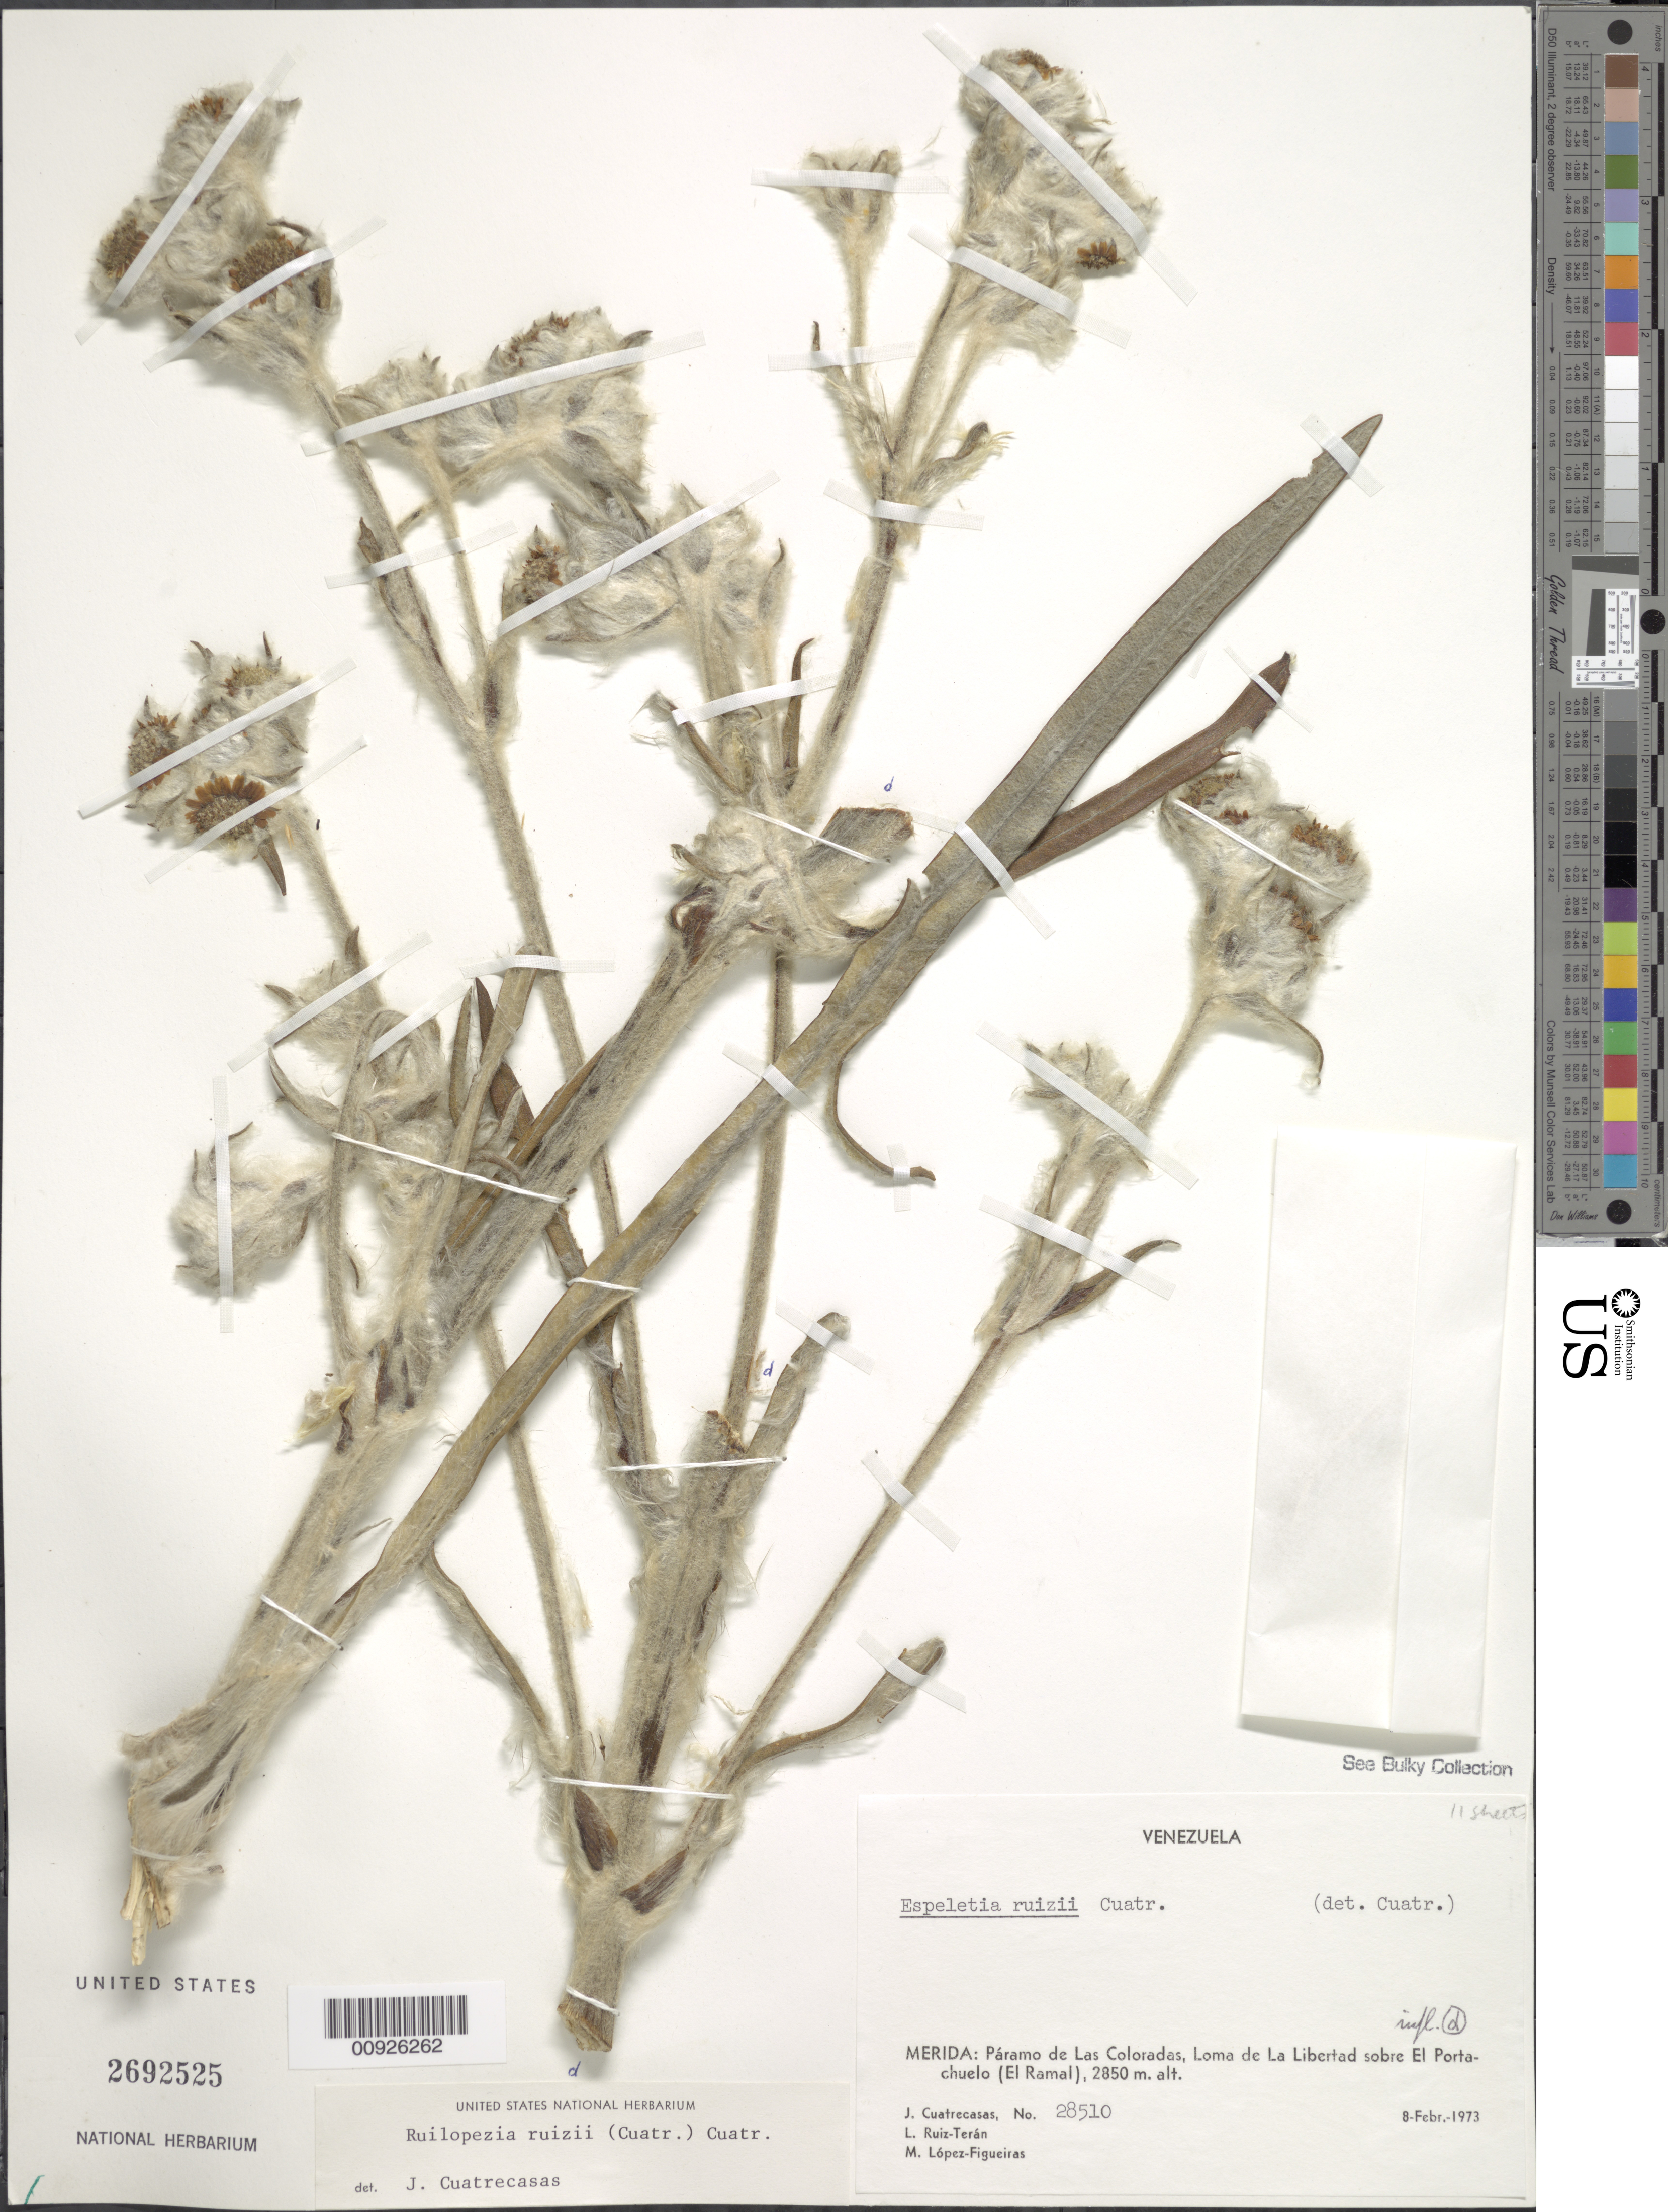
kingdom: Plantae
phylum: Tracheophyta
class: Magnoliopsida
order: Asterales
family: Asteraceae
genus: Ruilopezia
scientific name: Ruilopezia ruizii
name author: (Cuatrec.) Cuatrec.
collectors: J. Cuatrecasas, L. E. Ruíz-Terán & M. López Figueiras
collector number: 28510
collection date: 1973-02-08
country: Venezuela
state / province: Mérida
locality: P. de las Coloradas. Loma de la Libertad sobre El Portachuelo (El Ramal)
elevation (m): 2850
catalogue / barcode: US 2692525